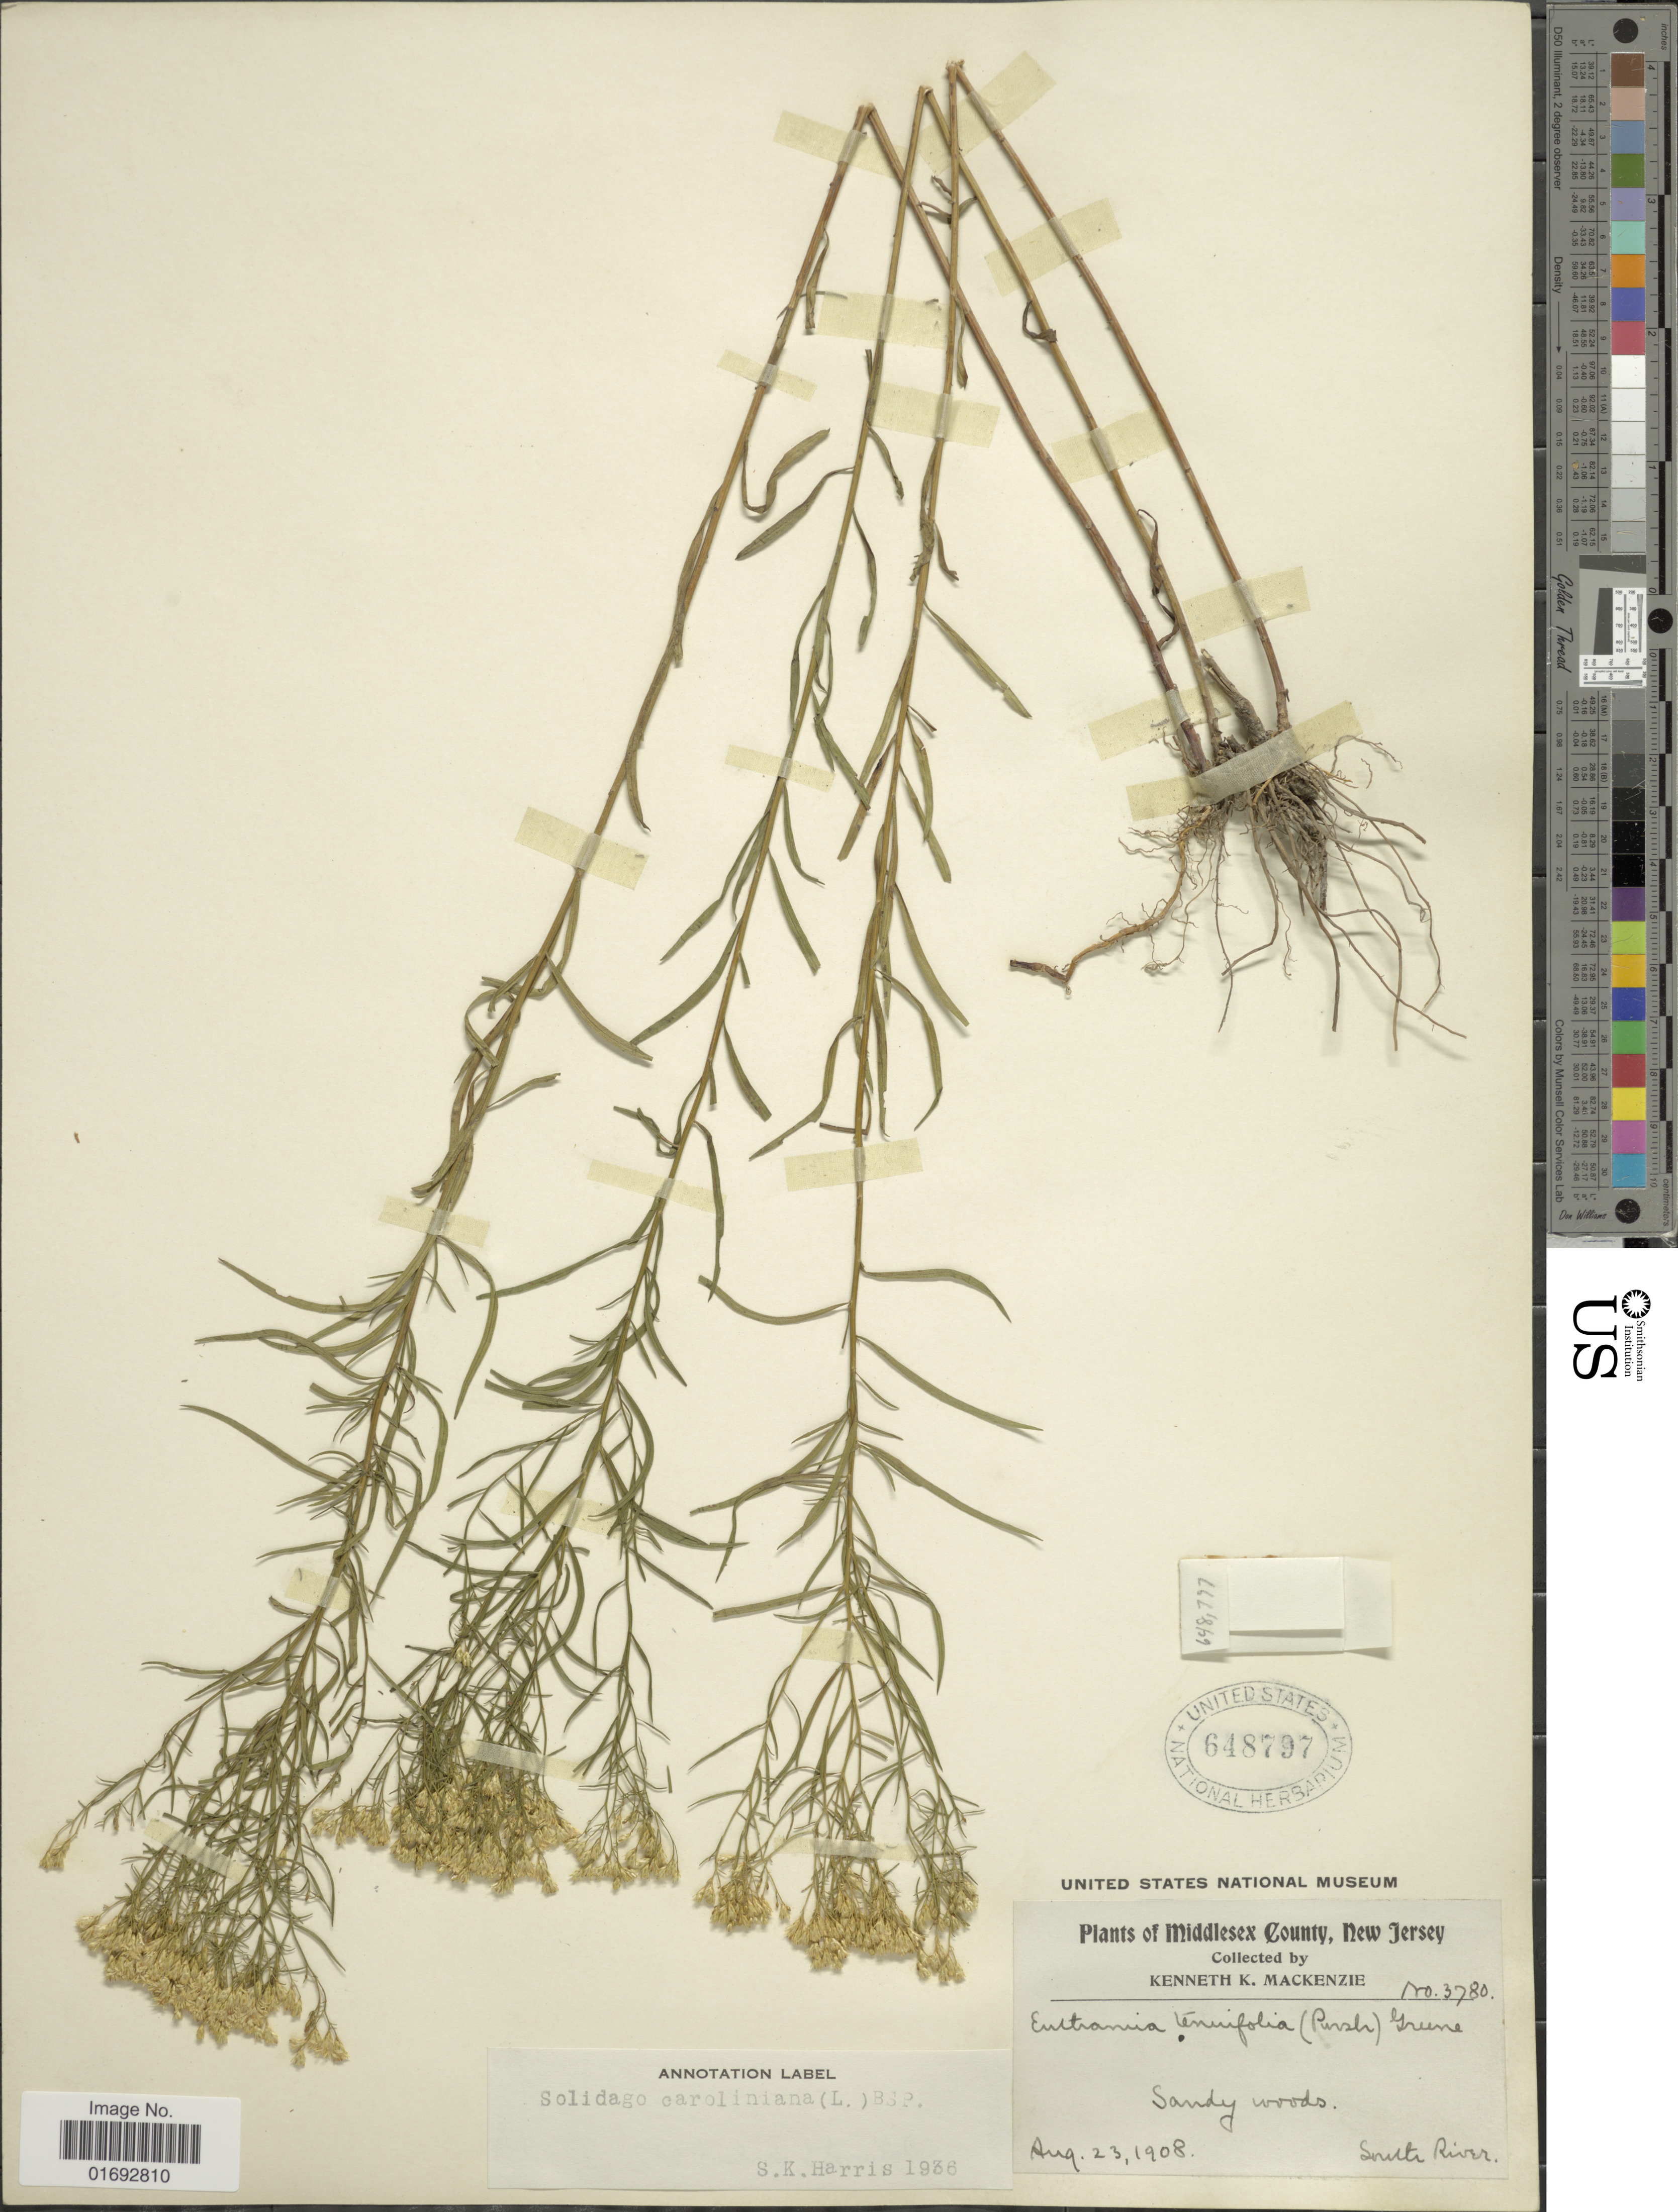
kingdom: Plantae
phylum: Tracheophyta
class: Magnoliopsida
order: Asterales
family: Asteraceae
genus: Euthamia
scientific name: Euthamia tenuifolia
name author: (Pursh) Nutt.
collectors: K. K. Mackenzie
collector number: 3780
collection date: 1908-08-23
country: United States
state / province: New Jersey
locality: Middlesex County, South River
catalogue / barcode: US 648797